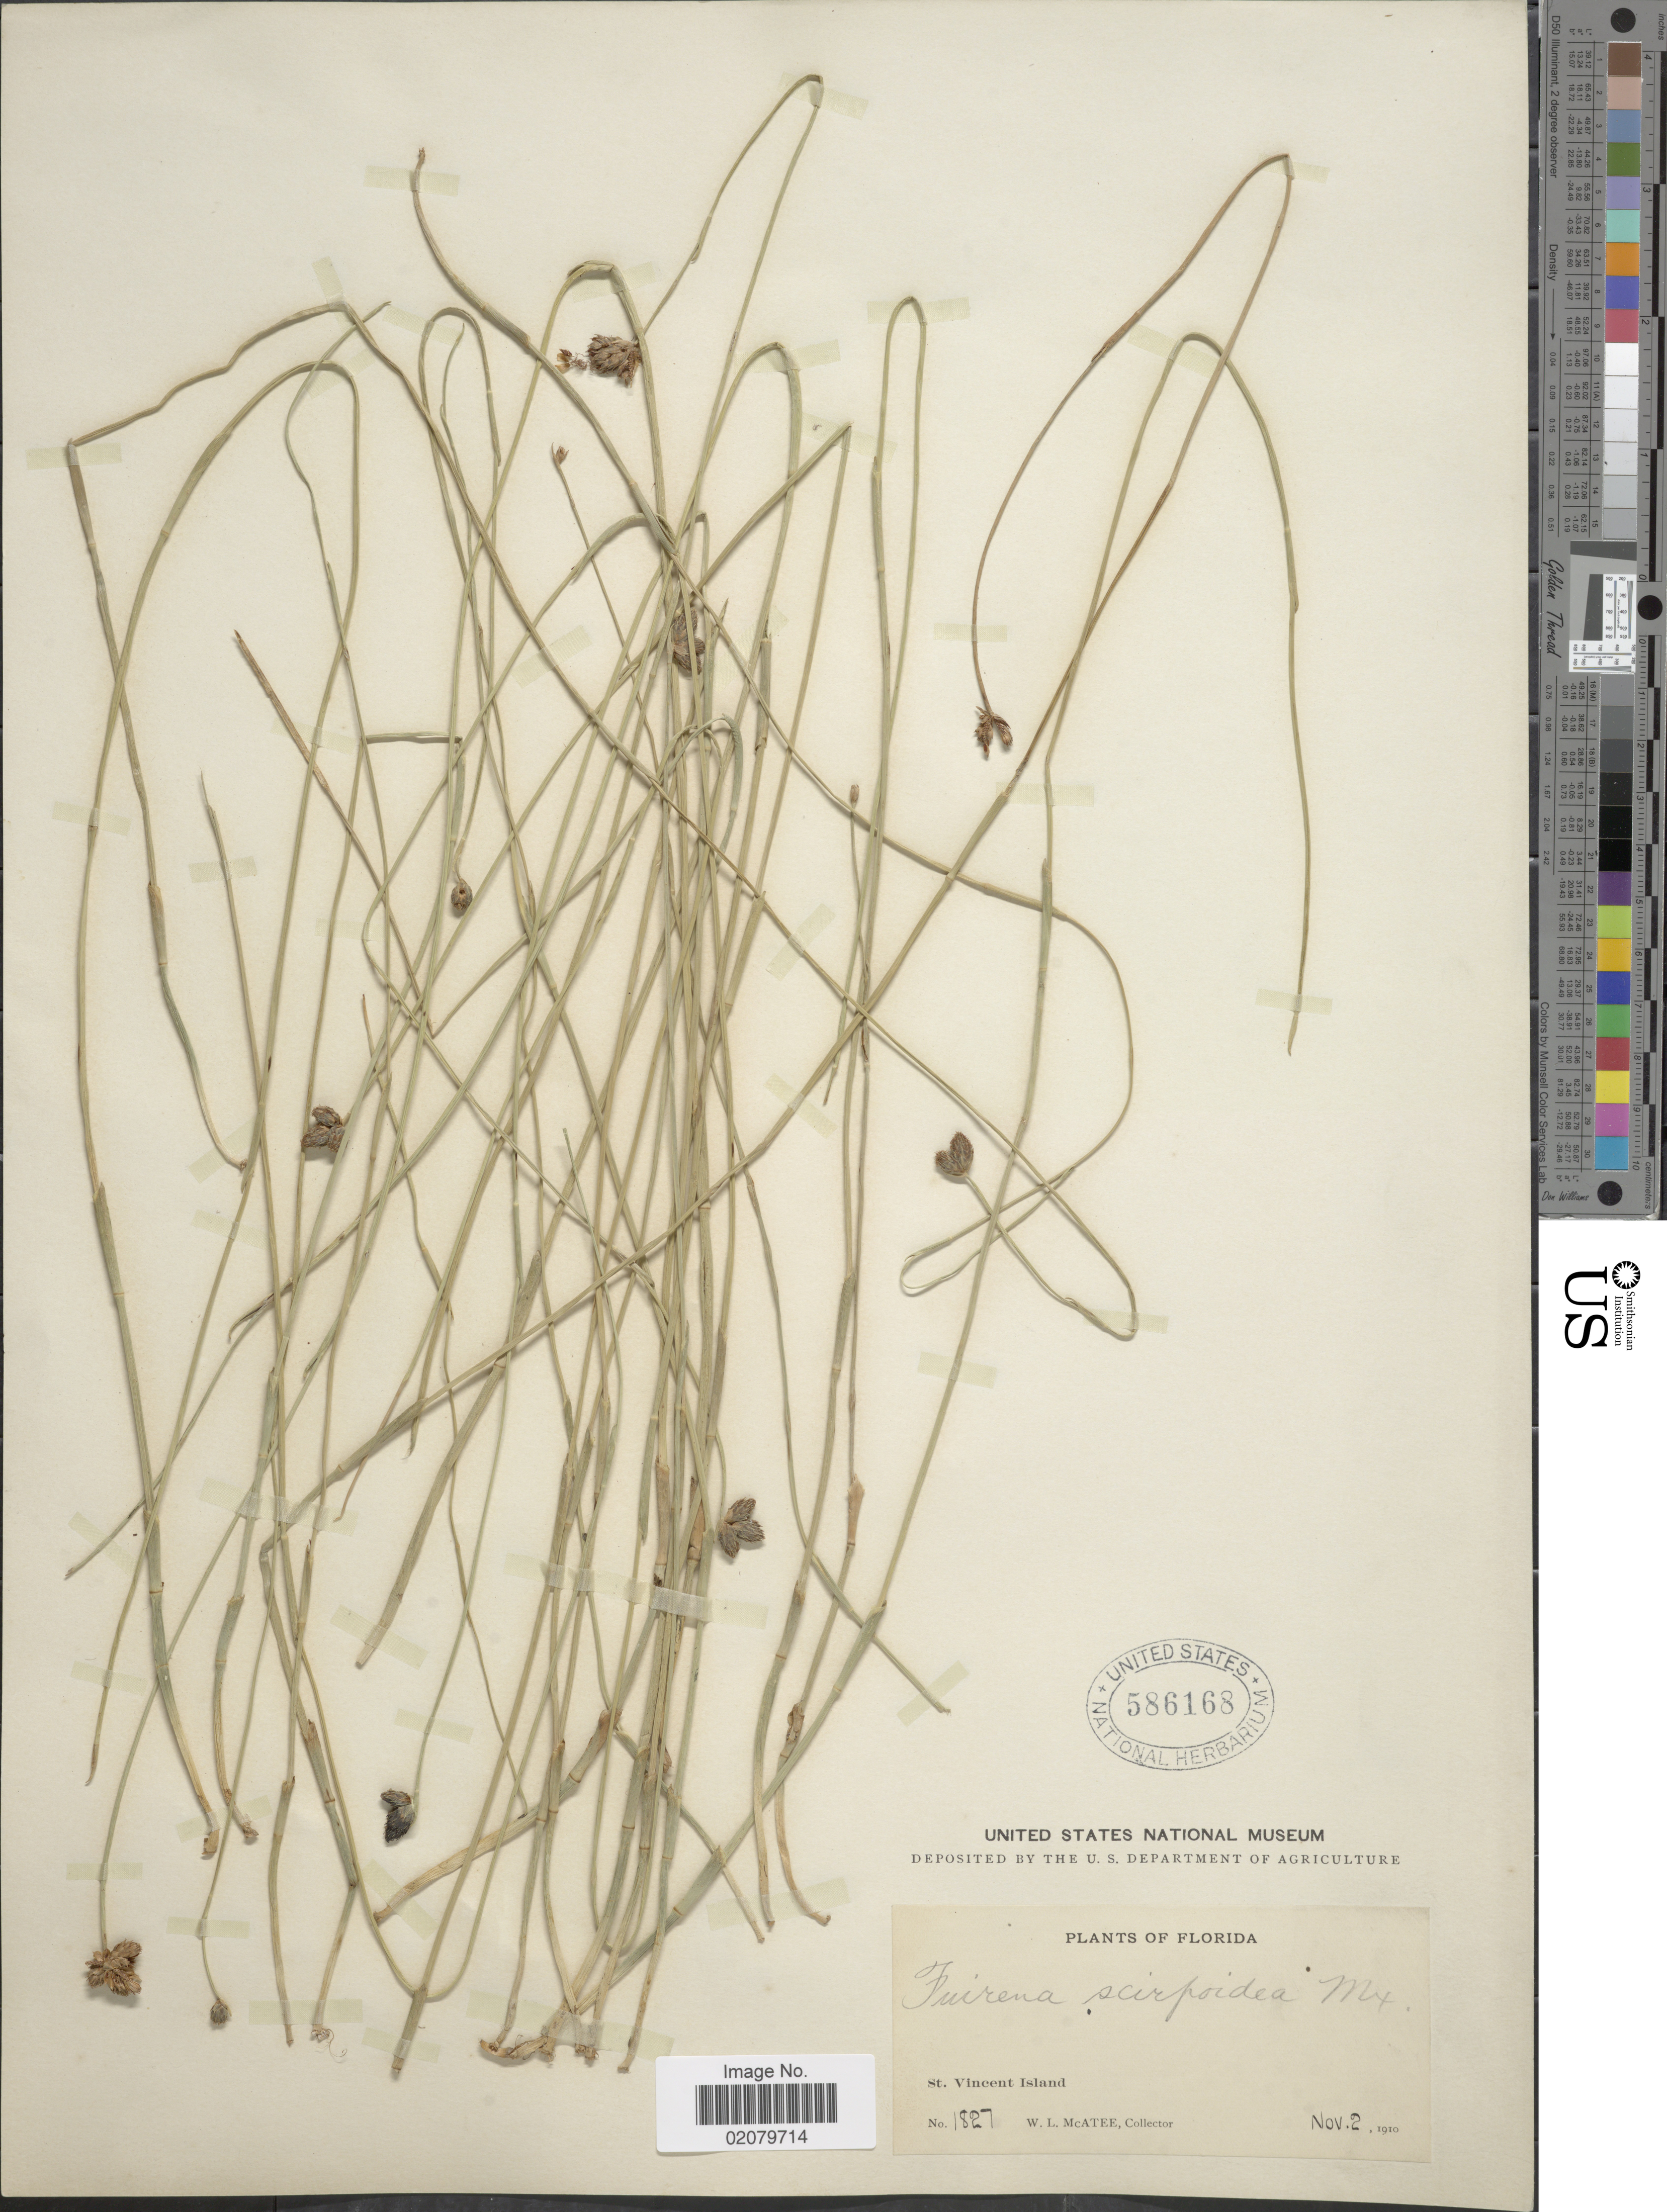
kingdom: Plantae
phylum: Tracheophyta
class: Liliopsida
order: Poales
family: Cyperaceae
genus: Fuirena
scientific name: Fuirena scirpoidea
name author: Michx.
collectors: W. McAtee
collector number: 1827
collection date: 1910-11-02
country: United States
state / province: Florida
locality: St. Vincent Island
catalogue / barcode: US 586168